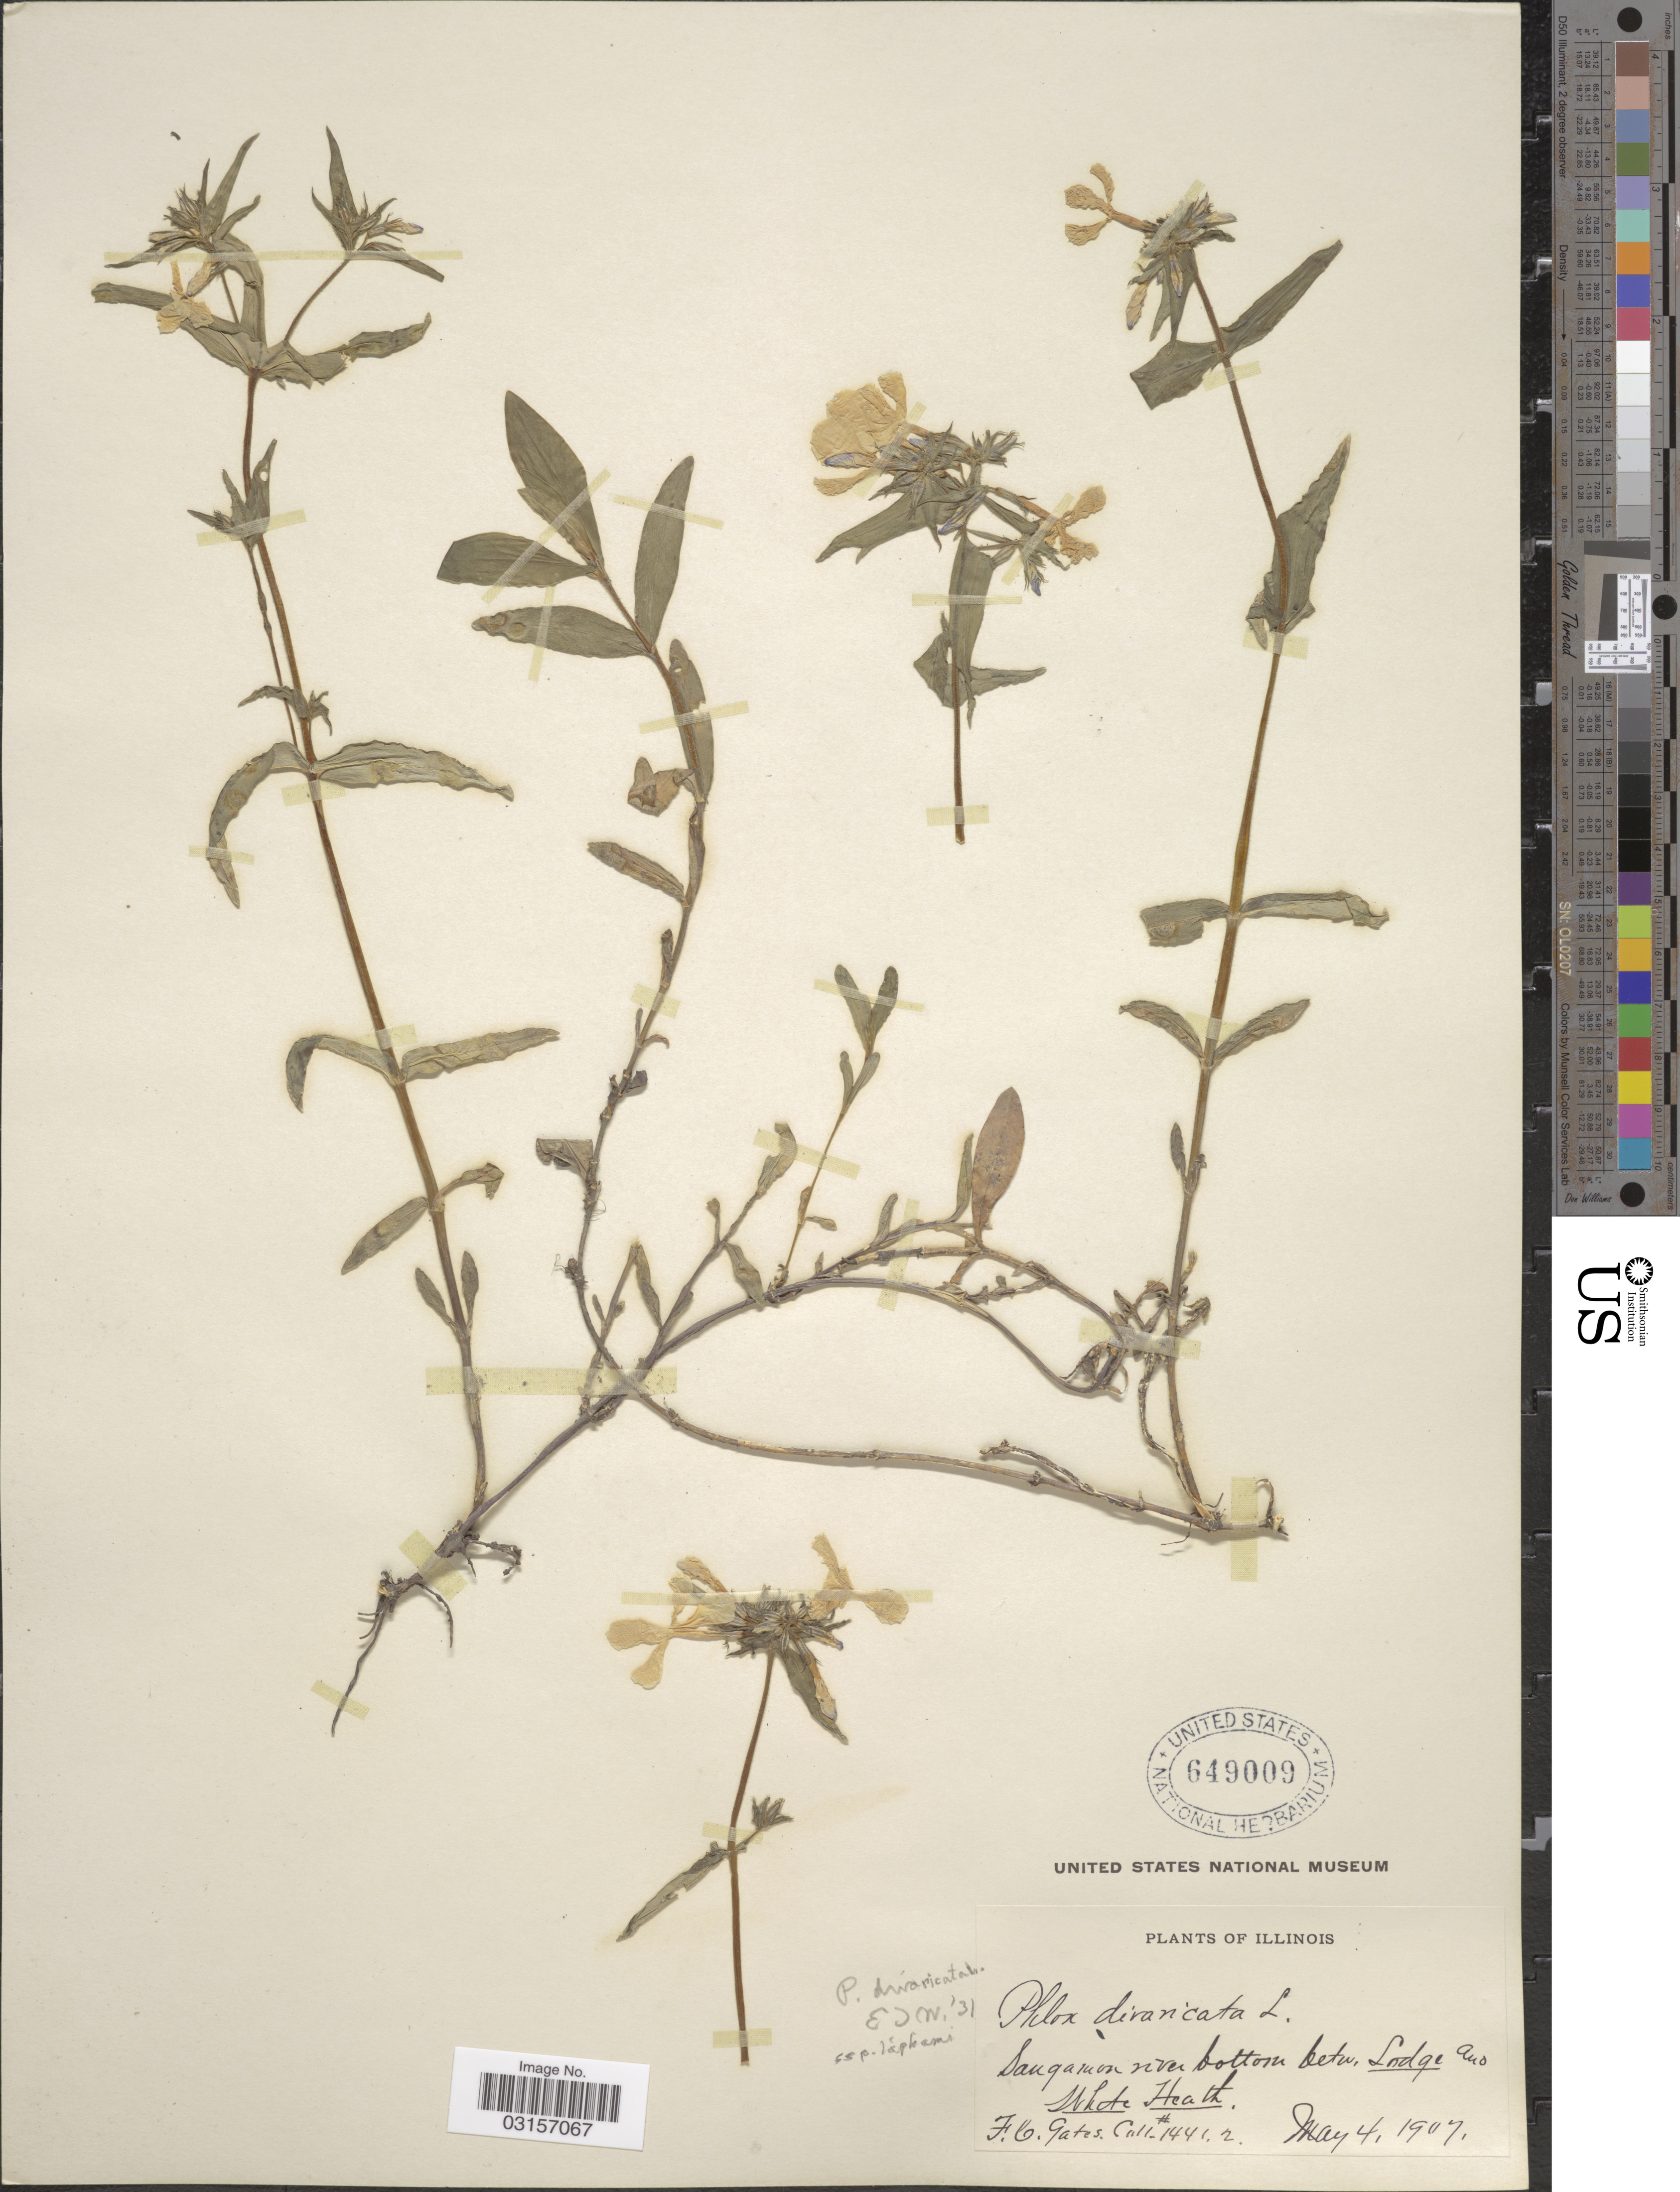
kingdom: Plantae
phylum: Tracheophyta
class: Magnoliopsida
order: Ericales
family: Polemoniaceae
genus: Phlox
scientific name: Phlox divaricata subsp. laphamii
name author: (Alph. Wood) Wherry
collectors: F. C. Gates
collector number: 14412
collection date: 1907-05-04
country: United States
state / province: Illinois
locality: Sangamon river bottom betw. Lodge and White Heath.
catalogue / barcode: US 649009